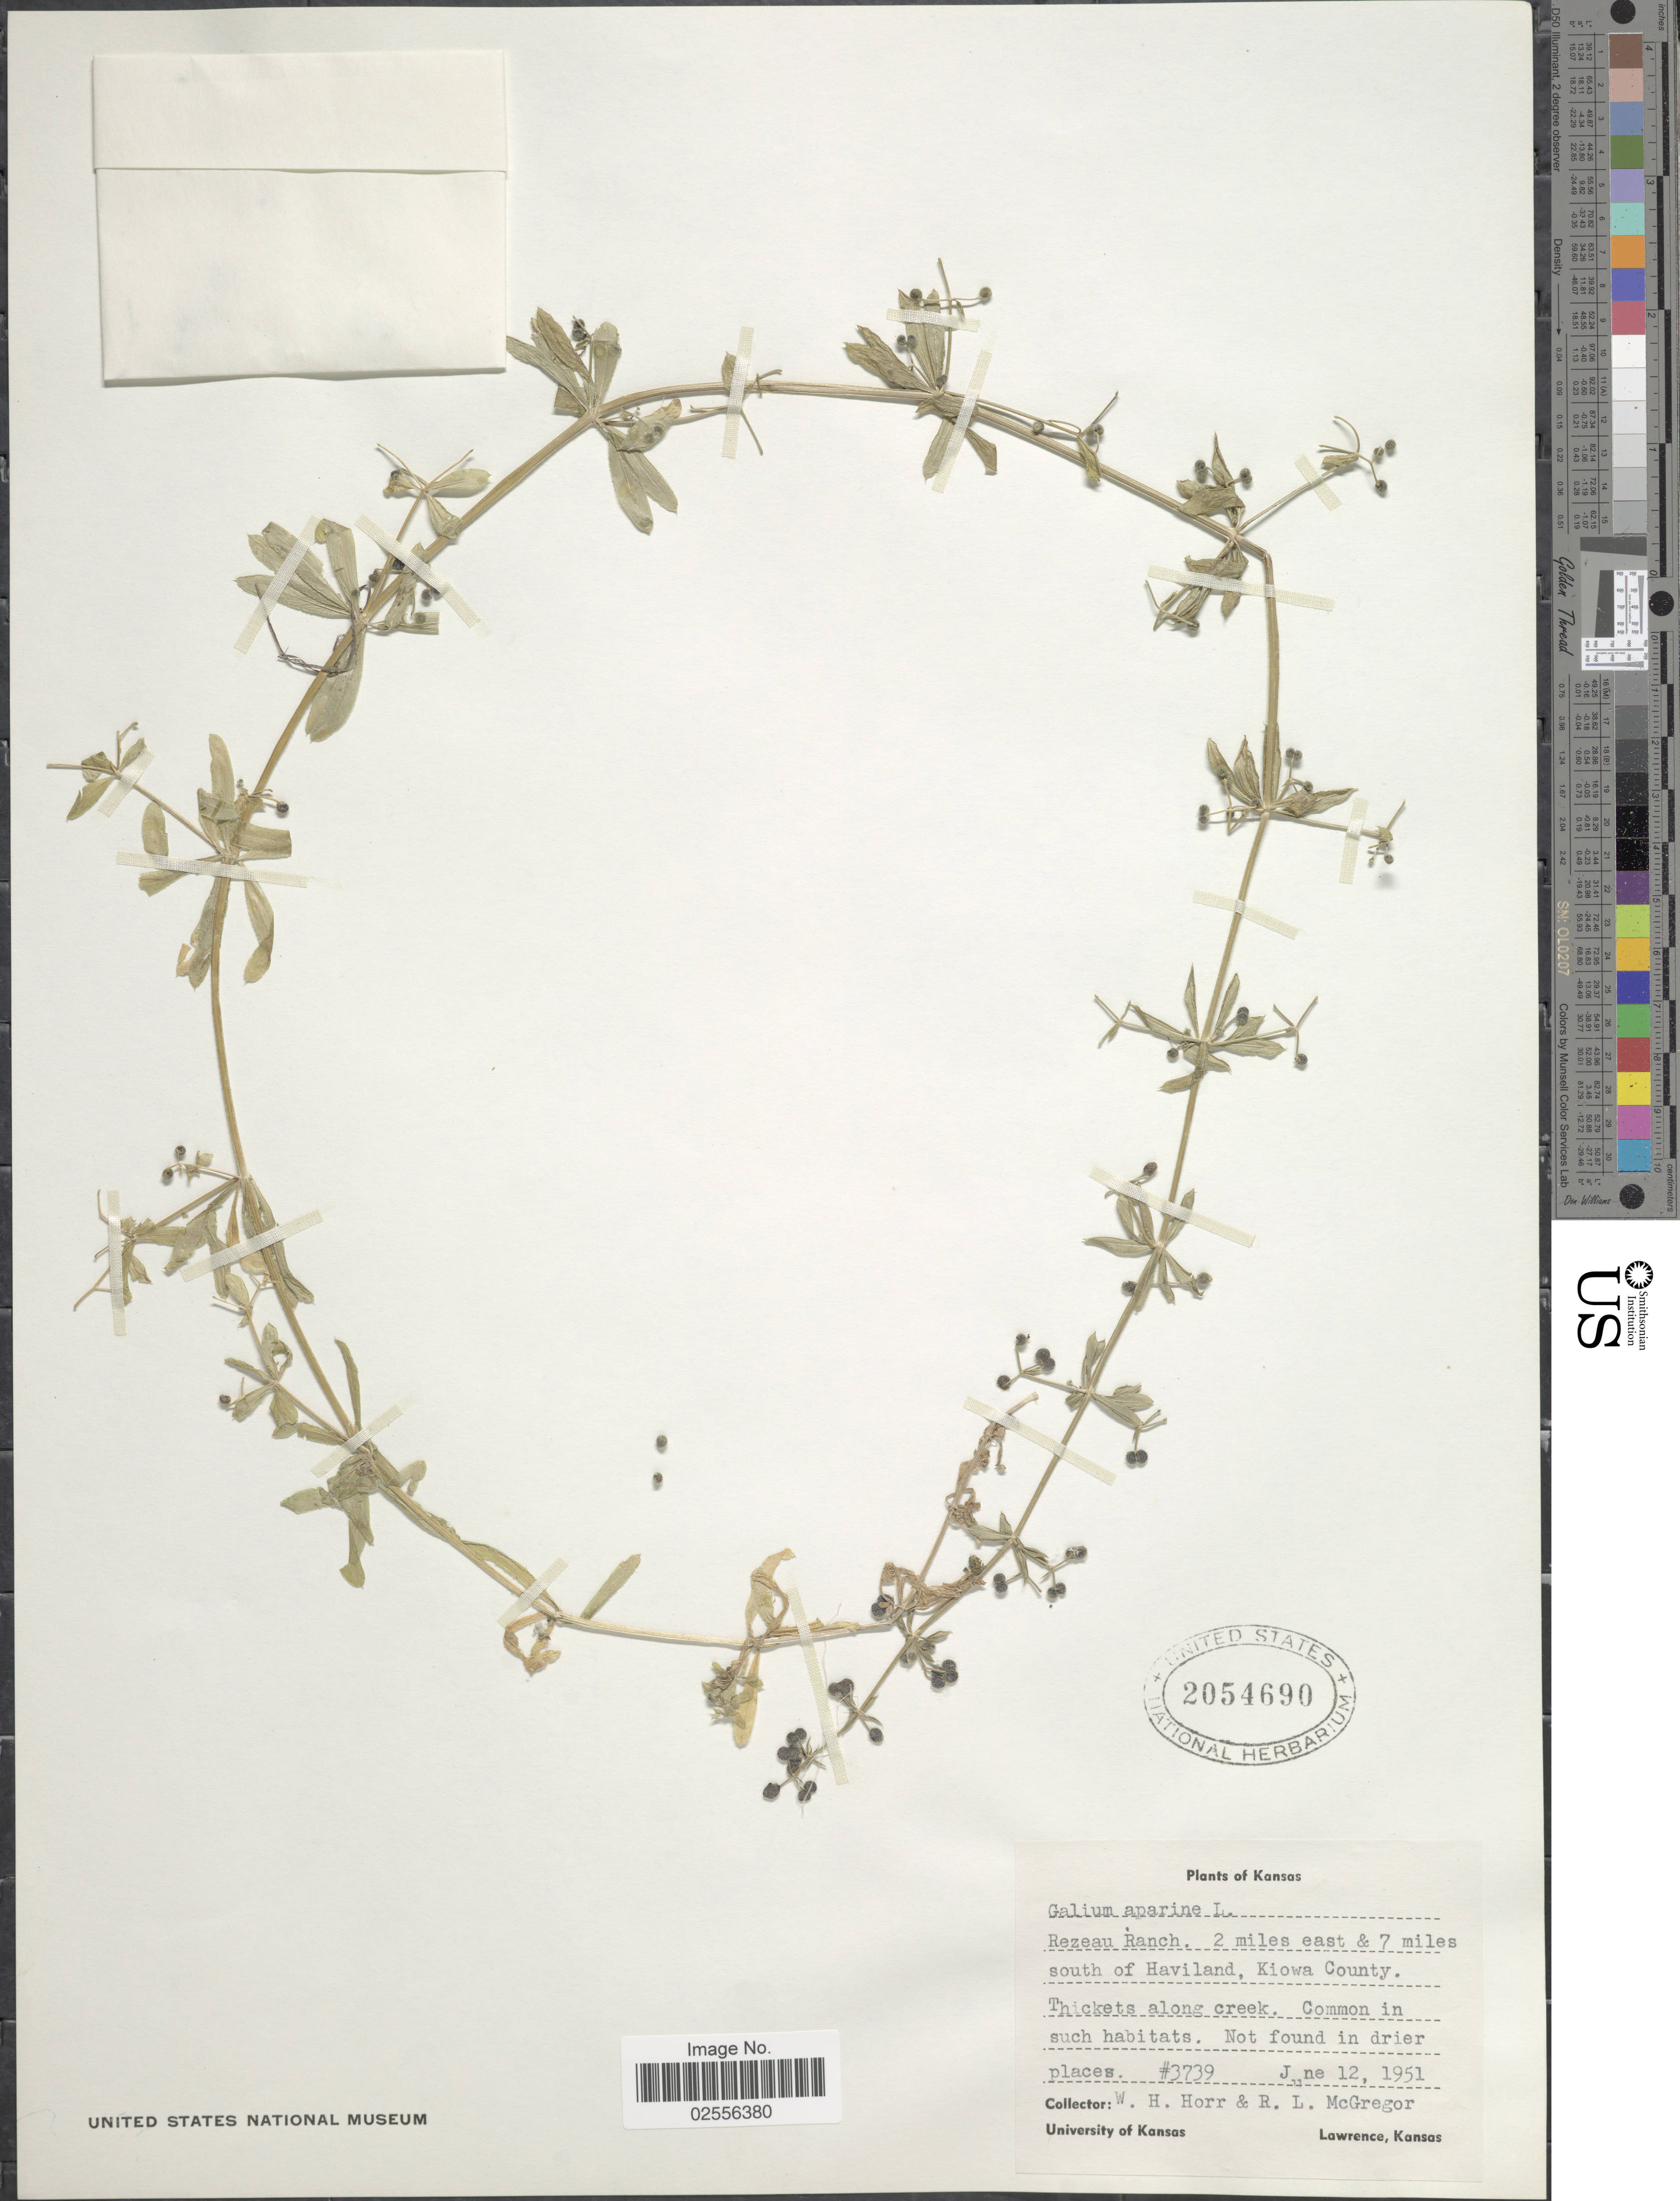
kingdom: Plantae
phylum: Tracheophyta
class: Magnoliopsida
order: Gentianales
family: Rubiaceae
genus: Galium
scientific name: Galium aparine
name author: L.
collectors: W. H. Horr & R. McGregor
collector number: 3739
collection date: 1951-06-12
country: United States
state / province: Kansas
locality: Rezeau Ranch. 2 miles east & 7 miles south of Haviland, Kiowa County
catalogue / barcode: US 2054690